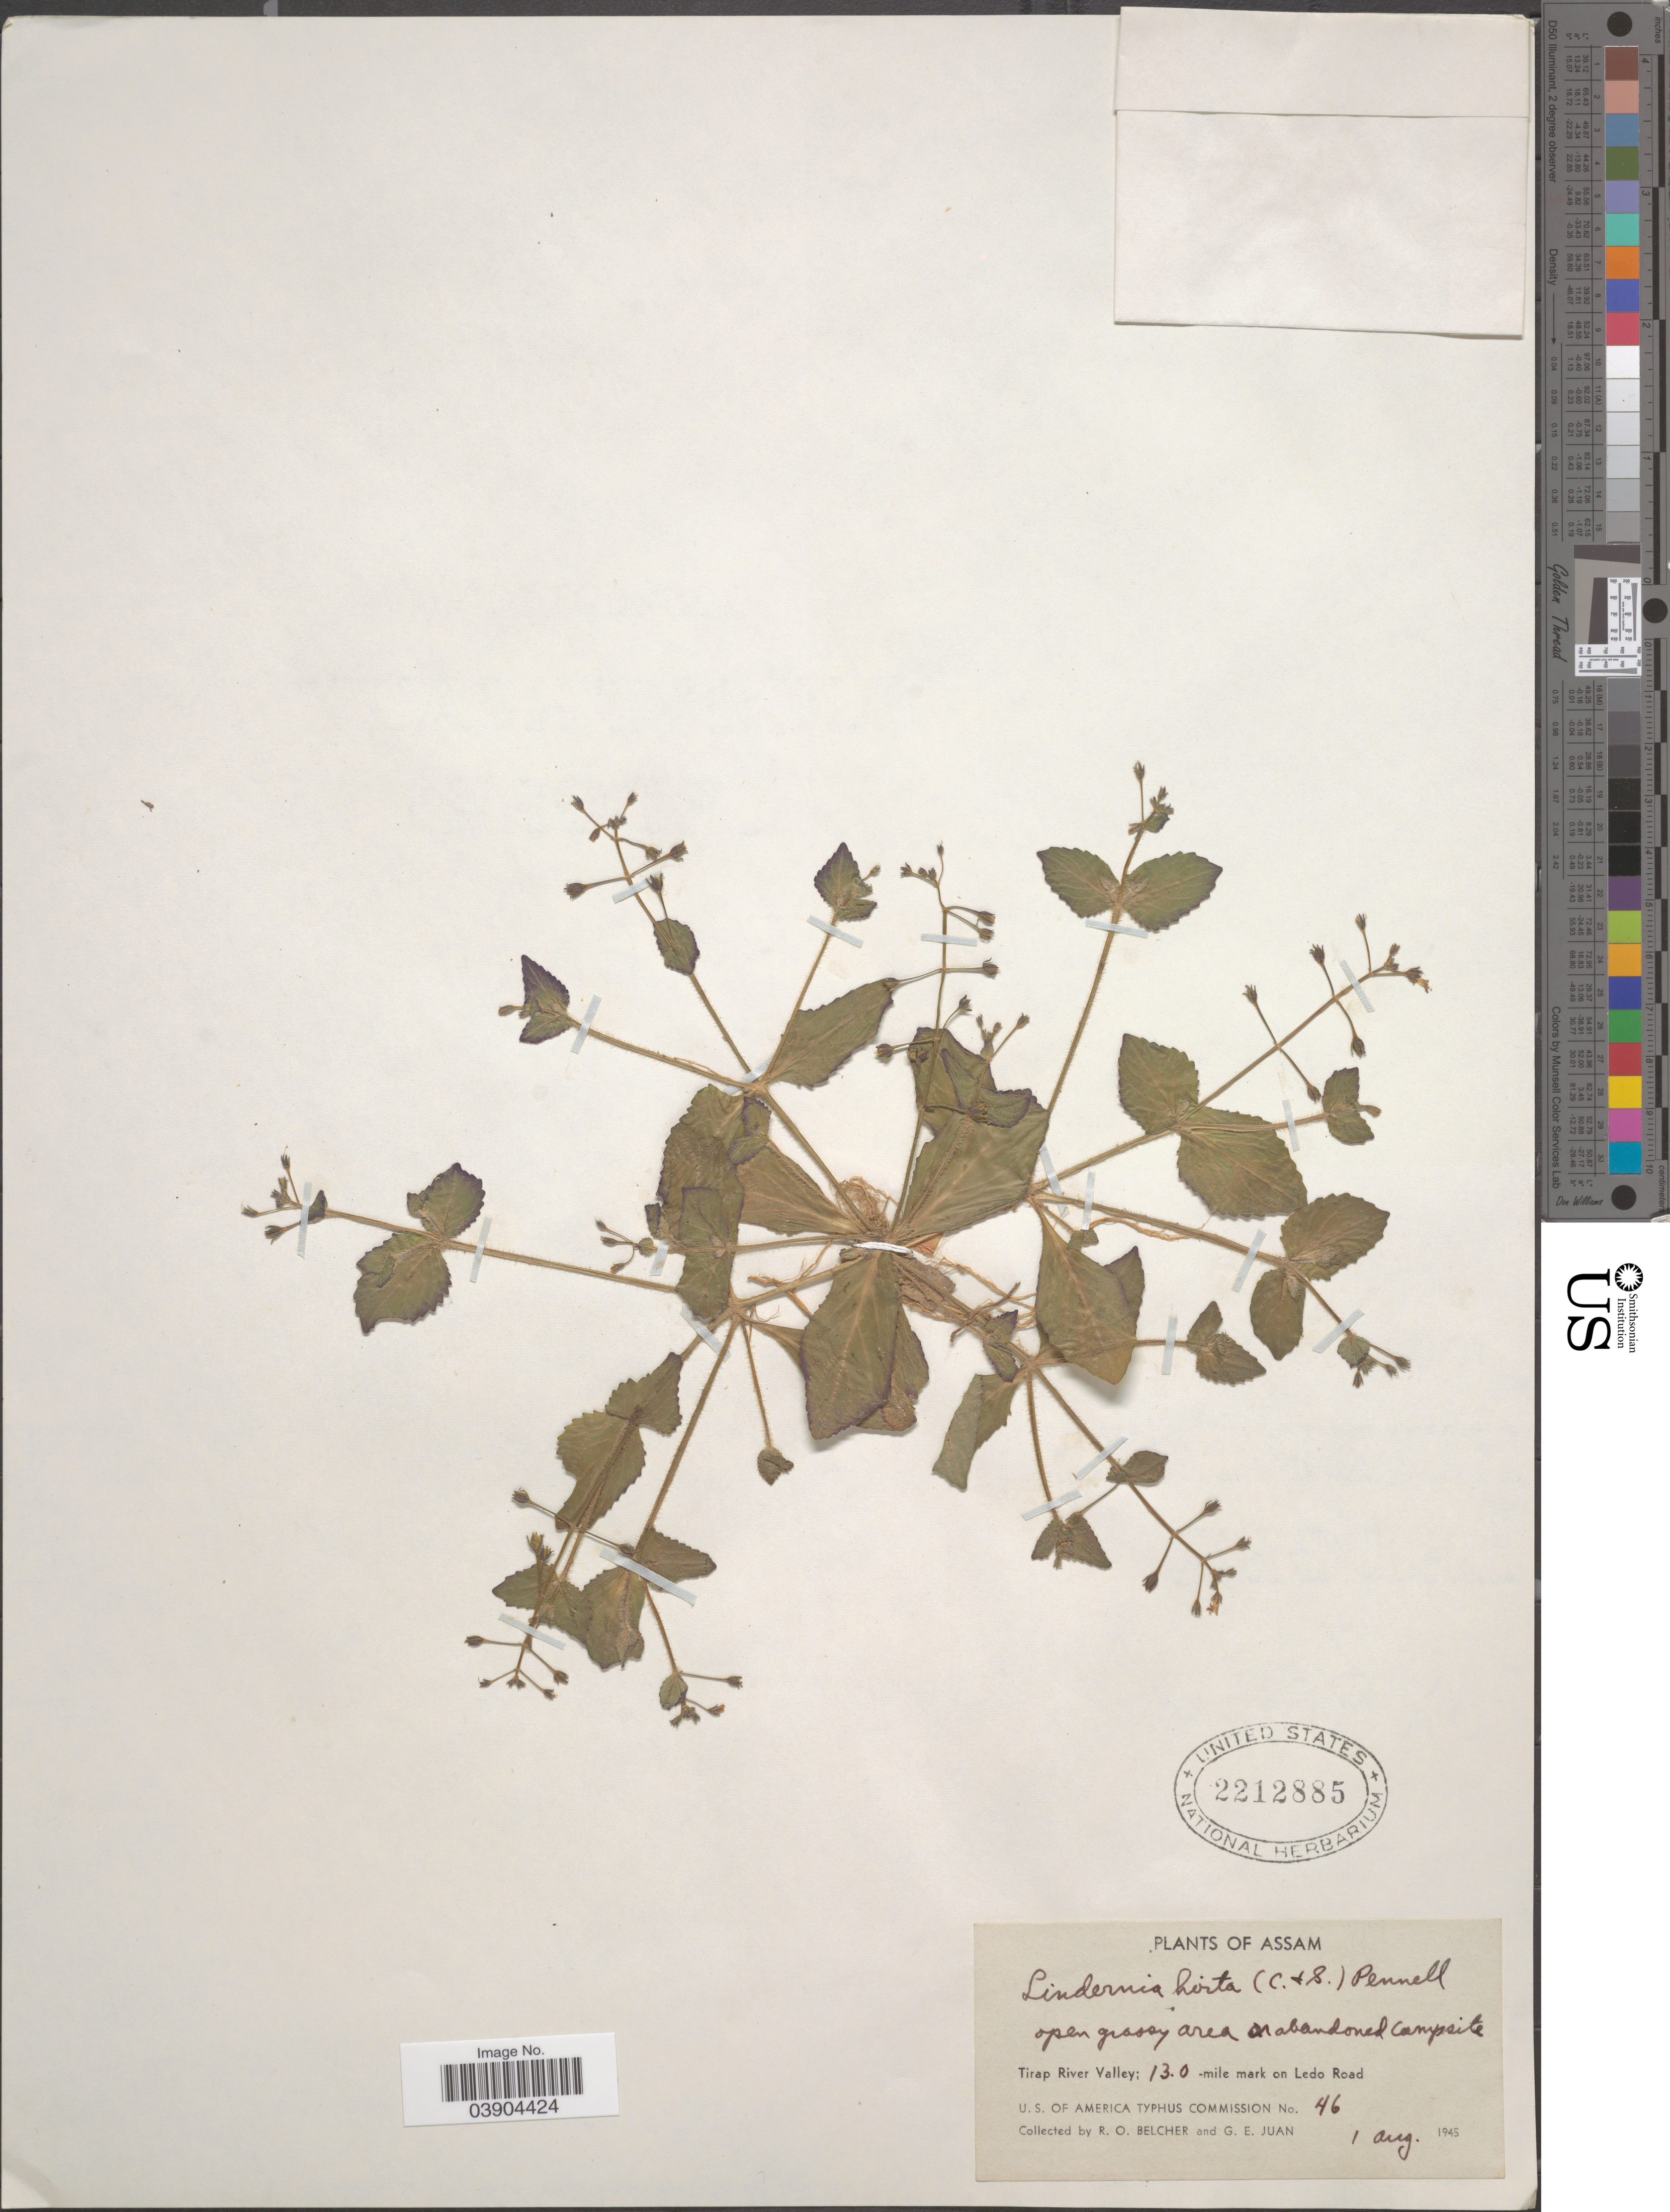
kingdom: Plantae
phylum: Tracheophyta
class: Magnoliopsida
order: Lamiales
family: Linderniaceae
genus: Lindernia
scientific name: Lindernia hirta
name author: (Cham. & Schltdl.) Pennell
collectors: R. Belcher & G. Juan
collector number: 46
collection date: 1945-08-01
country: India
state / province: Assam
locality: On abandoned campsite. Tirap River Valley; 13.0 -mile mark on Ledo Road.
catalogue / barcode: US 2212885